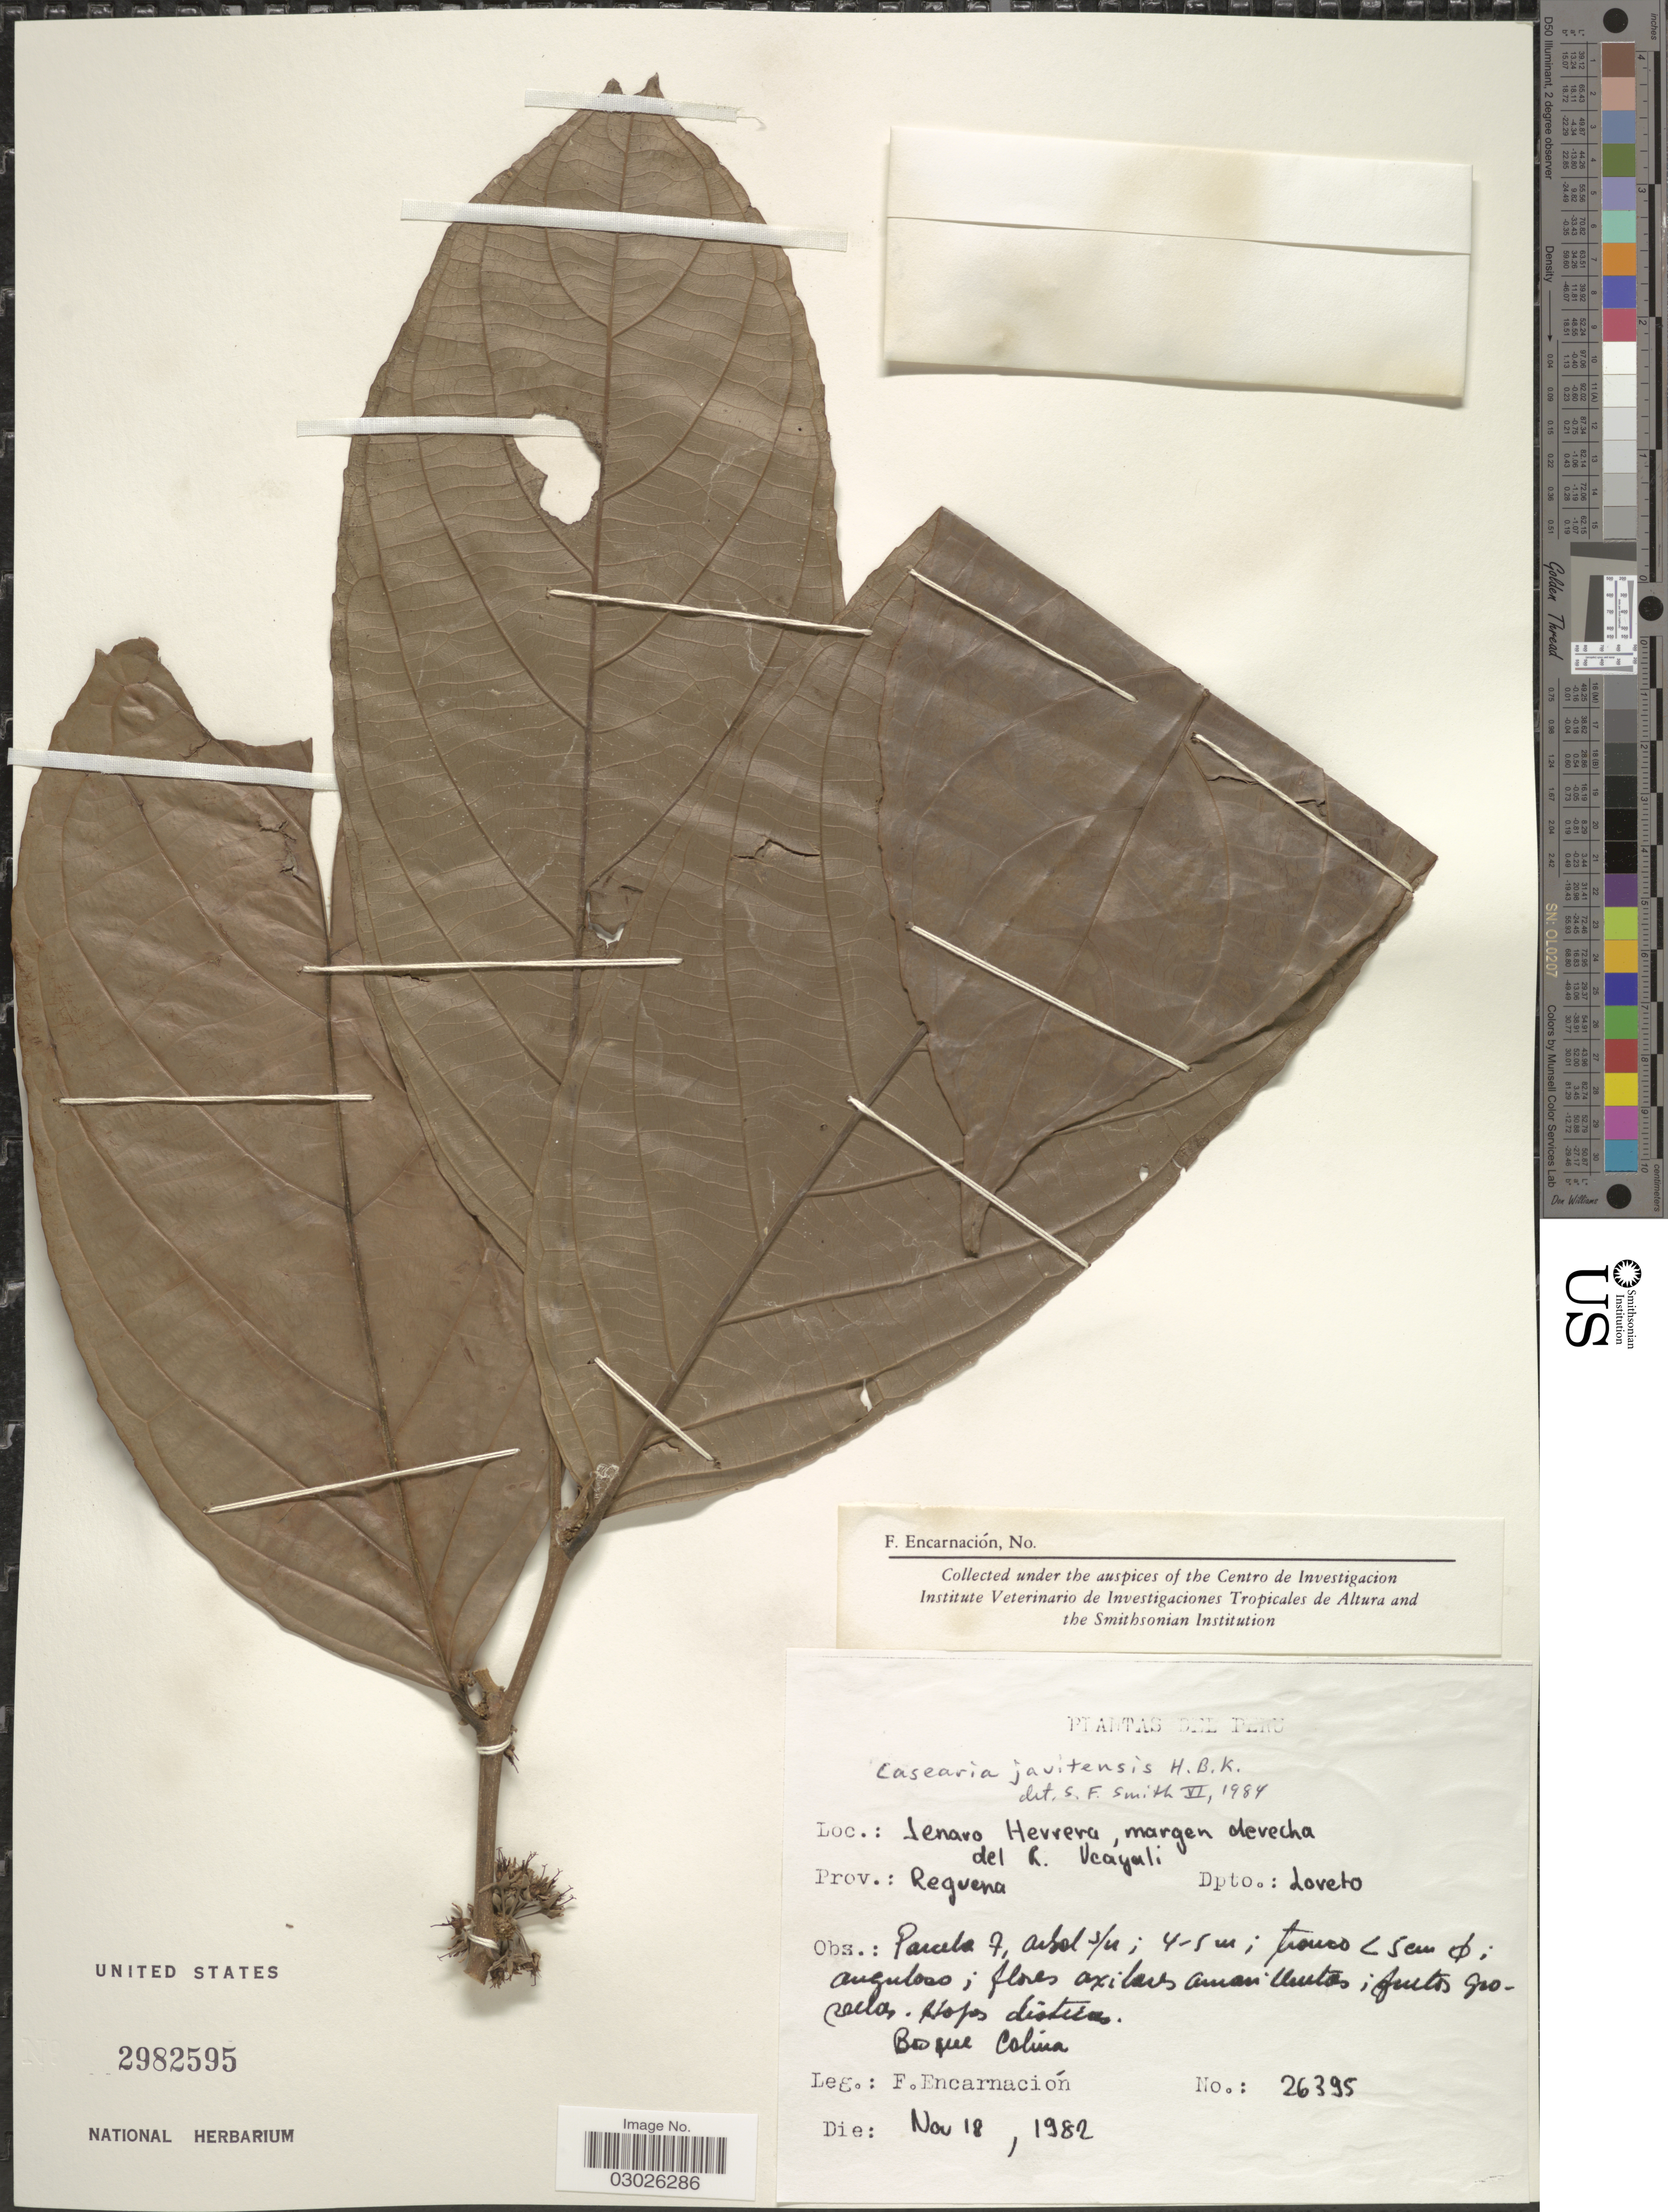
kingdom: Plantae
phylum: Tracheophyta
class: Magnoliopsida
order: Malpighiales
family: Salicaceae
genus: Piparea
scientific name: Piparea dentata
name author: Aubl.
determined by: Strong, Mark T., (BOT), Smithsonian Institution - National Museum of Natural History (UNITED STATES)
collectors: F. Encarnación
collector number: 26395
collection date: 1982-11-18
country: Peru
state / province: Loreto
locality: Senaro Herrera, margen derecha del R. Ucayali. Prov.: Reguena. Dpto.: Loreto.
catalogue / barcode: US 2982595